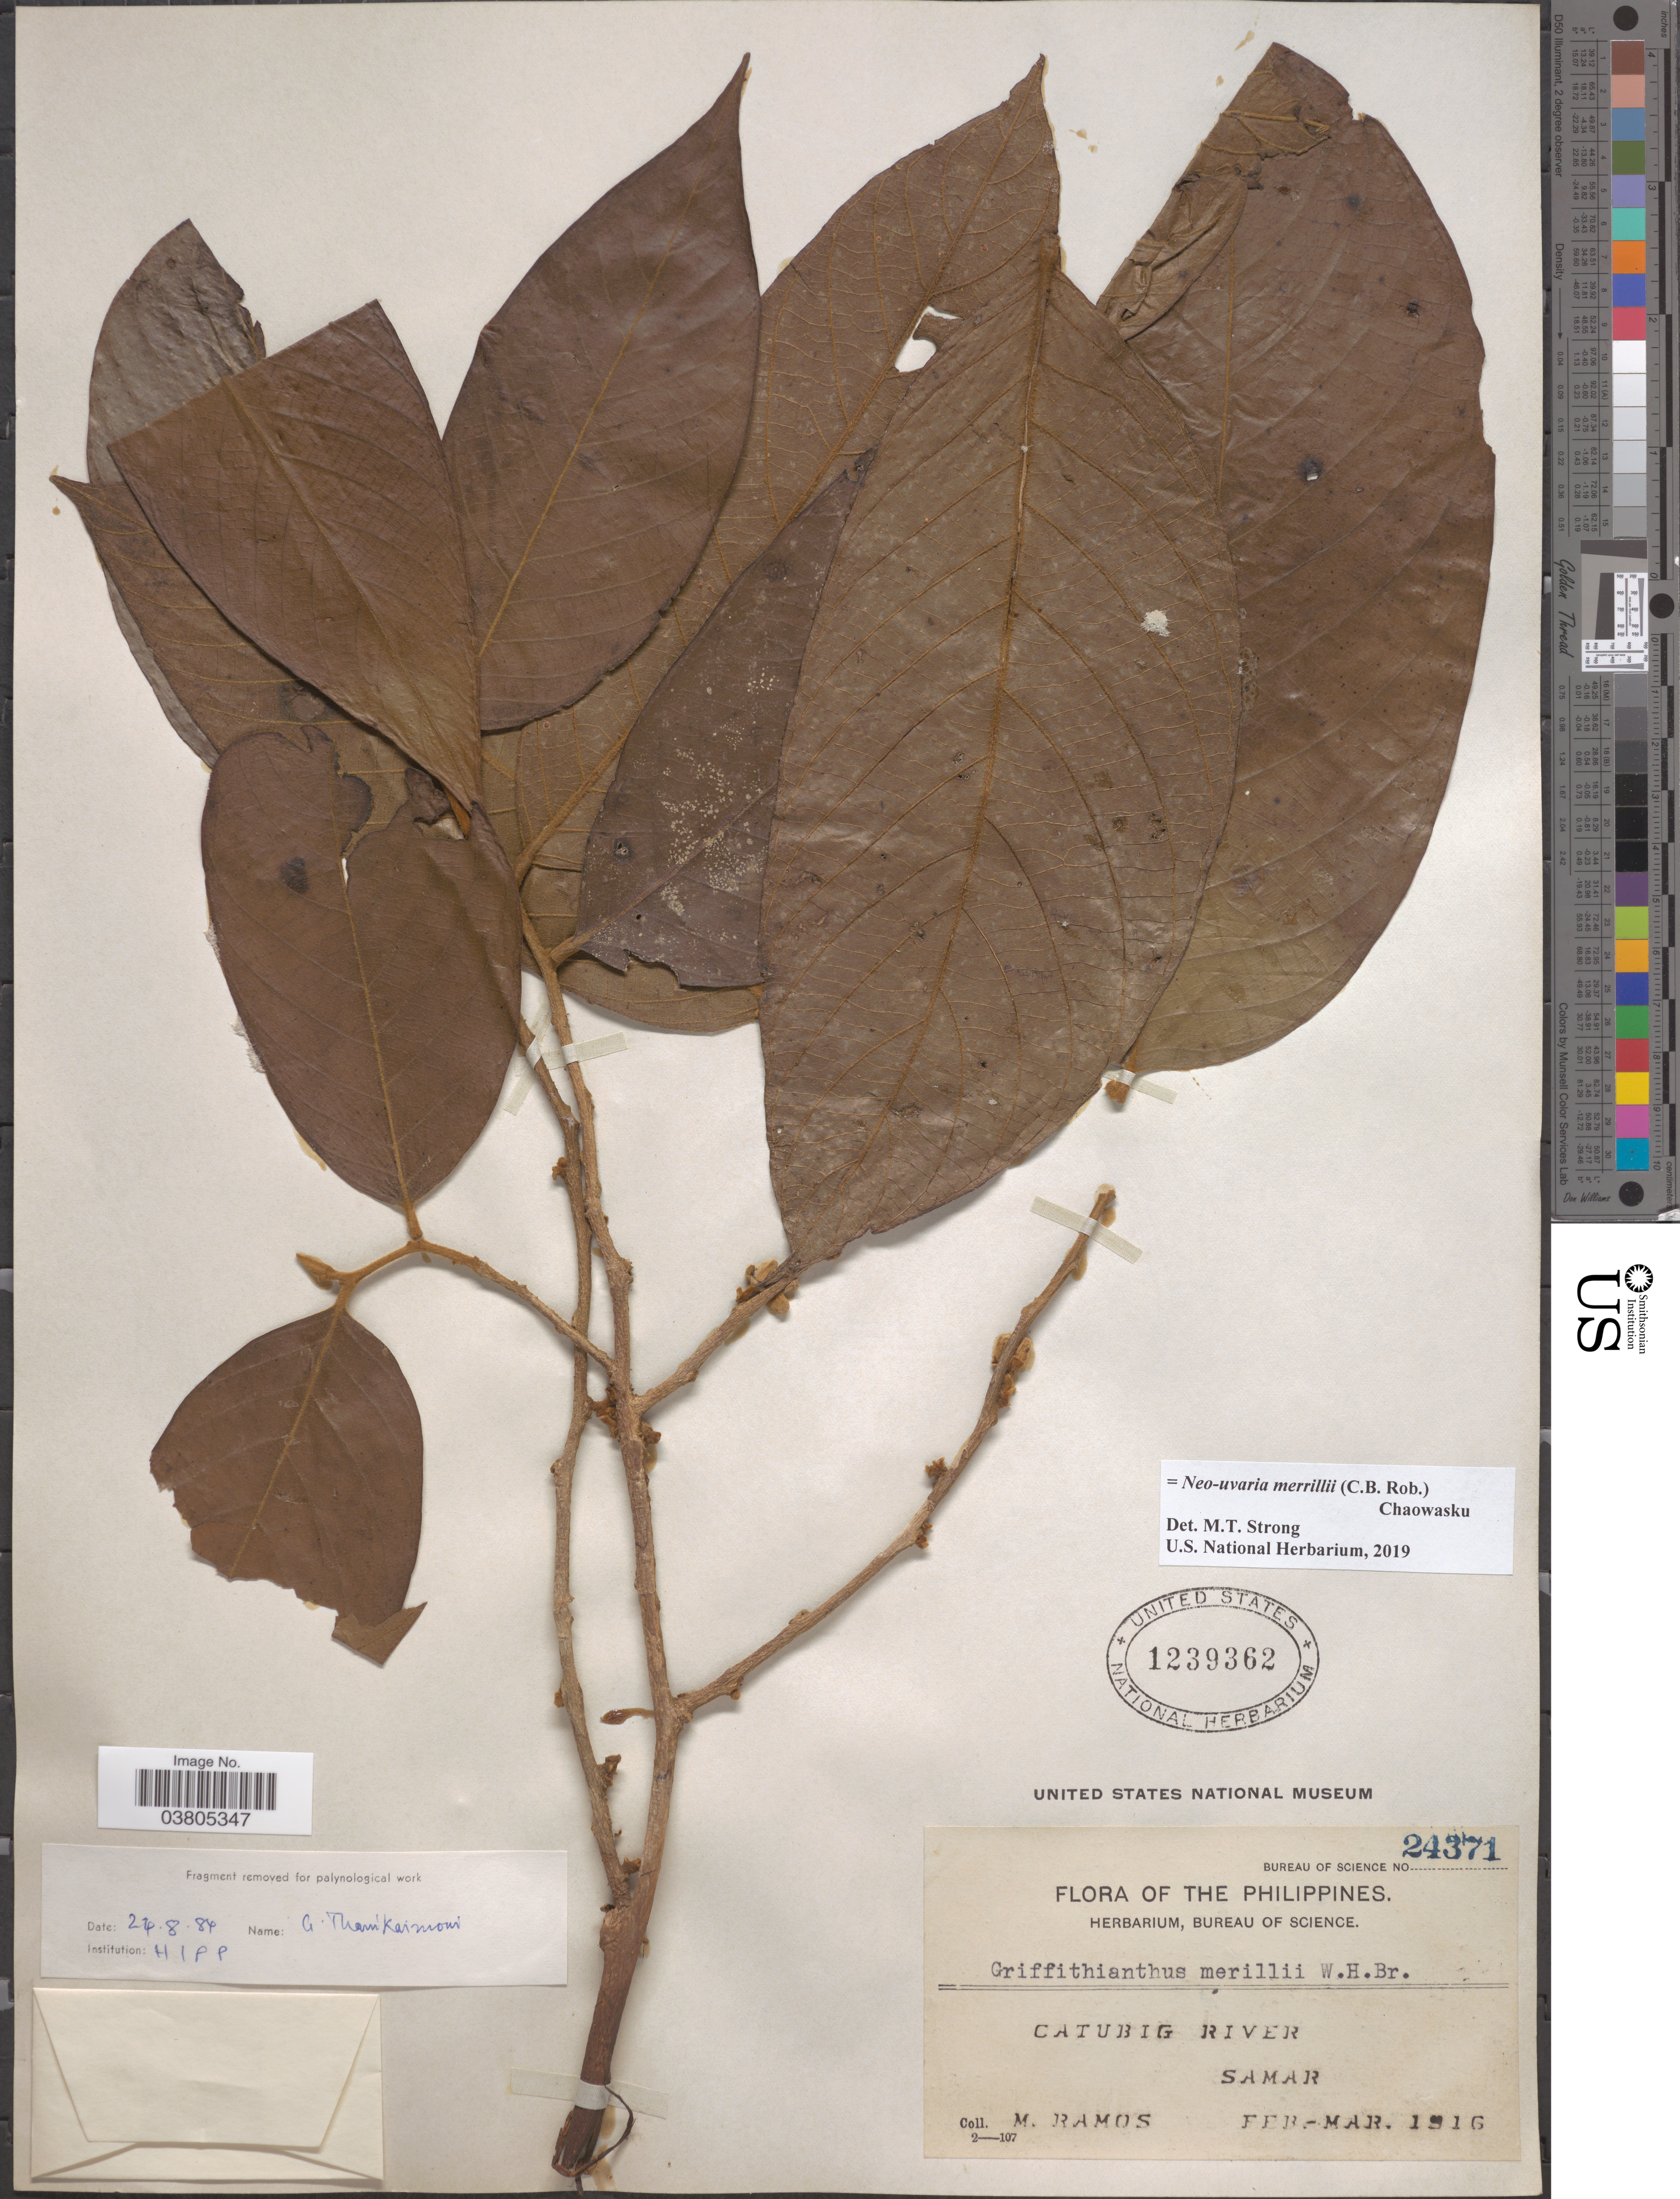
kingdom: Plantae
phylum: Tracheophyta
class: Magnoliopsida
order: Magnoliales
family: Annonaceae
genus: Neo-Uvaria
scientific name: Neo-uvaria merrillii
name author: (C.B. Rob.) Chaowasku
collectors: M. Ramos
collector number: Bureau of Science 24371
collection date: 1916-02/1916-03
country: Philippines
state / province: Eastern Visayas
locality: Catubig River, Samar.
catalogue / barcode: US 1239362